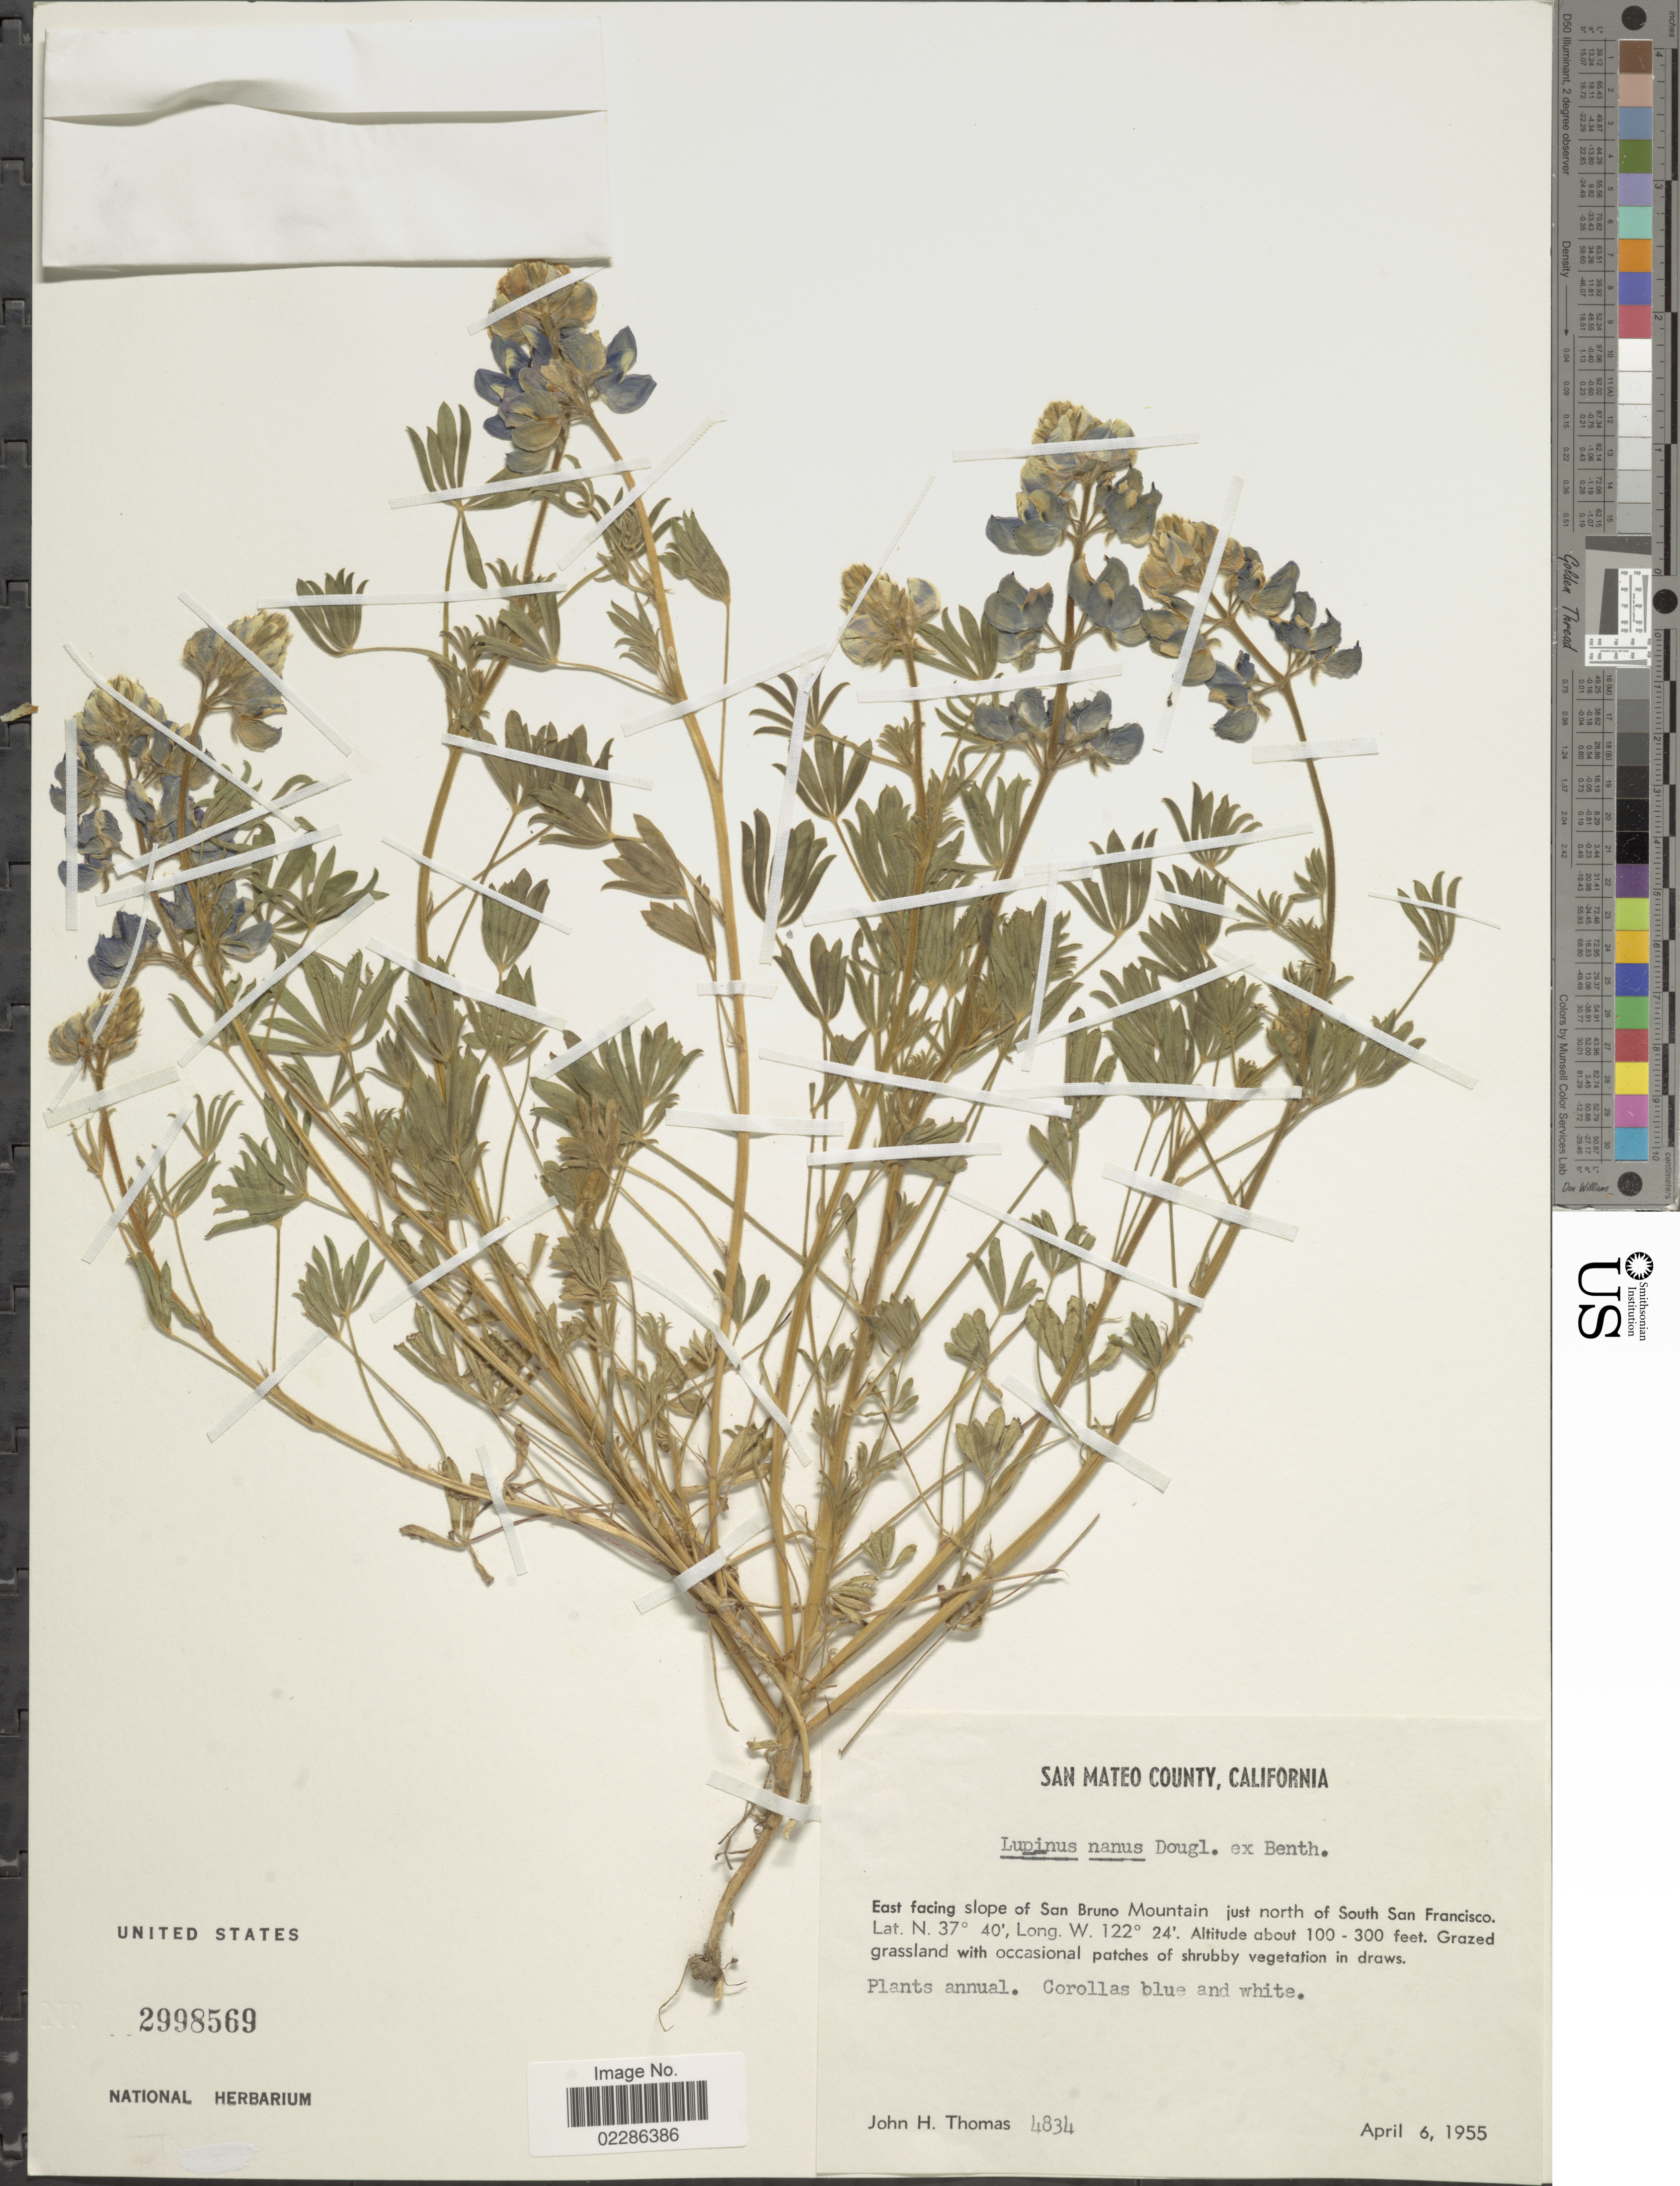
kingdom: Plantae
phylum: Tracheophyta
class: Magnoliopsida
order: Fabales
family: Fabaceae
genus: Lupinus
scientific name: Lupinus nanus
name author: Douglas ex Benth.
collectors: J. H. Thomas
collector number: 4834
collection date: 1955-04-06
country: United States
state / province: California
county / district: San Francisco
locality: San Mateo, East facing slope of San Bruno Mountain just north of South San Francisco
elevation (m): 30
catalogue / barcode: US 2998569